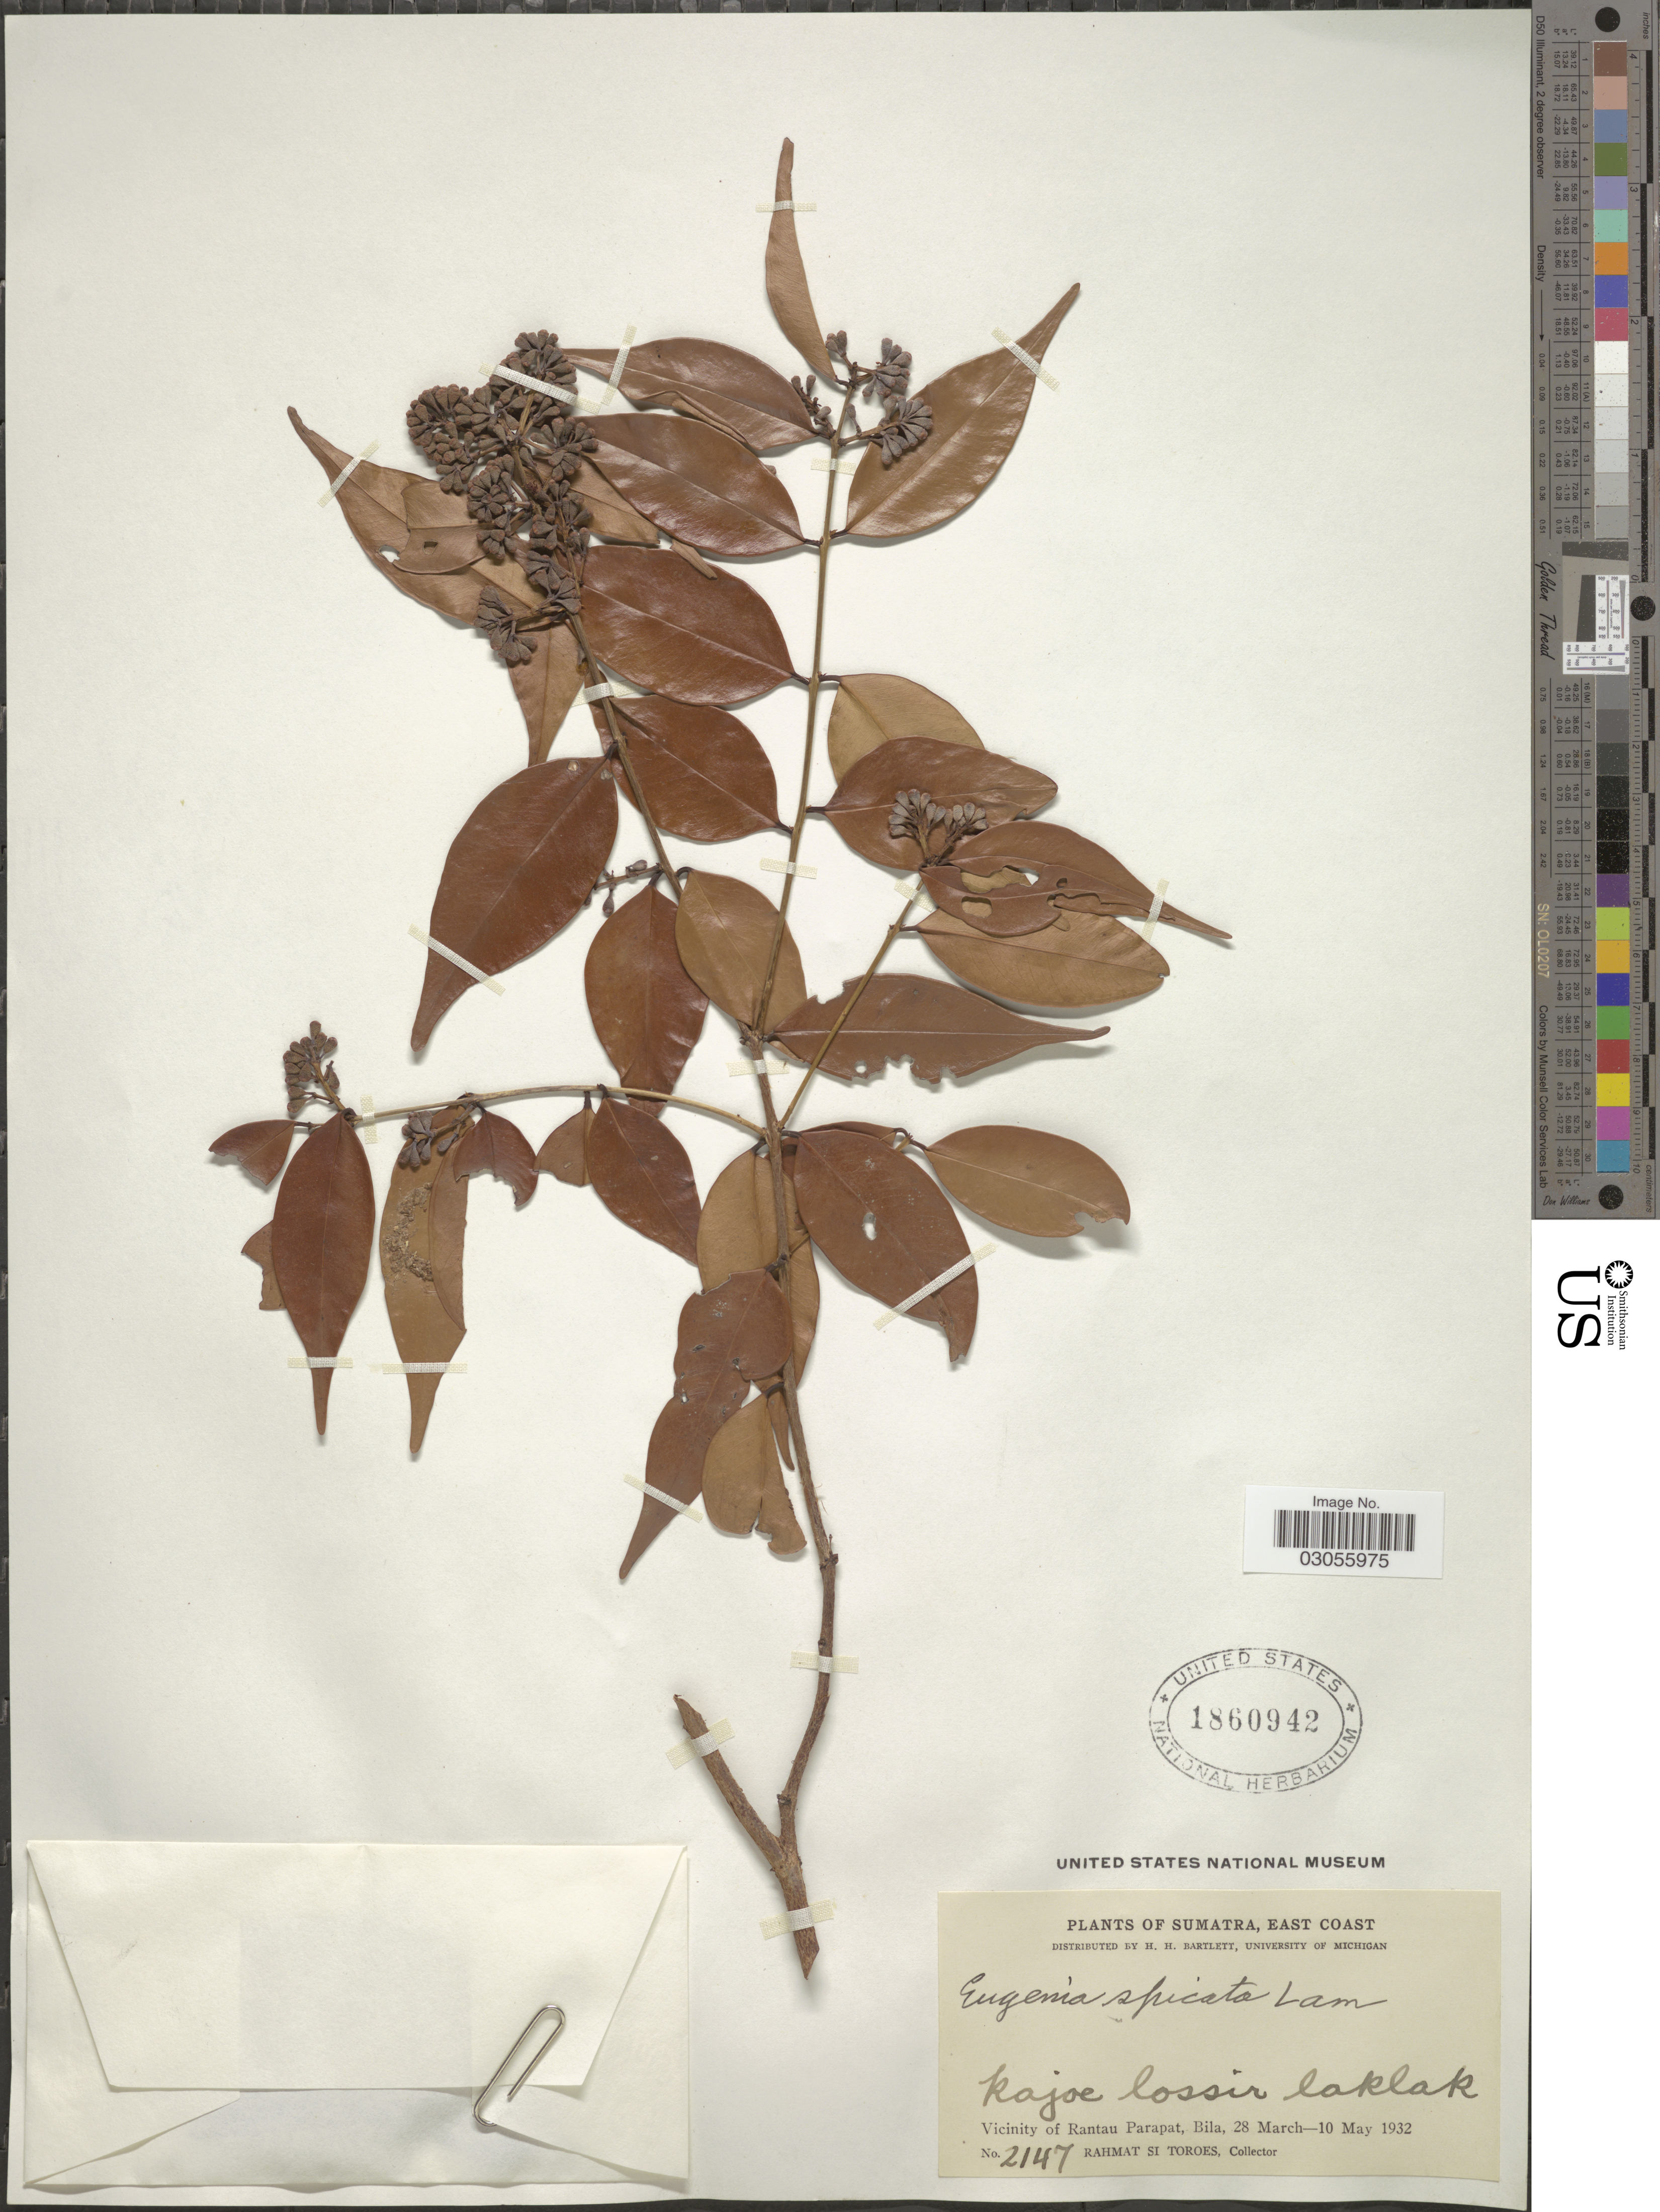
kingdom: Plantae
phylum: Tracheophyta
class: Magnoliopsida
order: Myrtales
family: Myrtaceae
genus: Syzygium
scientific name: Syzygium zeylanicum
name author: (L.) DC.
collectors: Rahmat Si Boeea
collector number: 2147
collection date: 1932-03-28/1932-05-10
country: Indonesia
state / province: Sumatra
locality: East Coast. Vicinity of Rantau Parapat, Bila.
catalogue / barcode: US 1860942